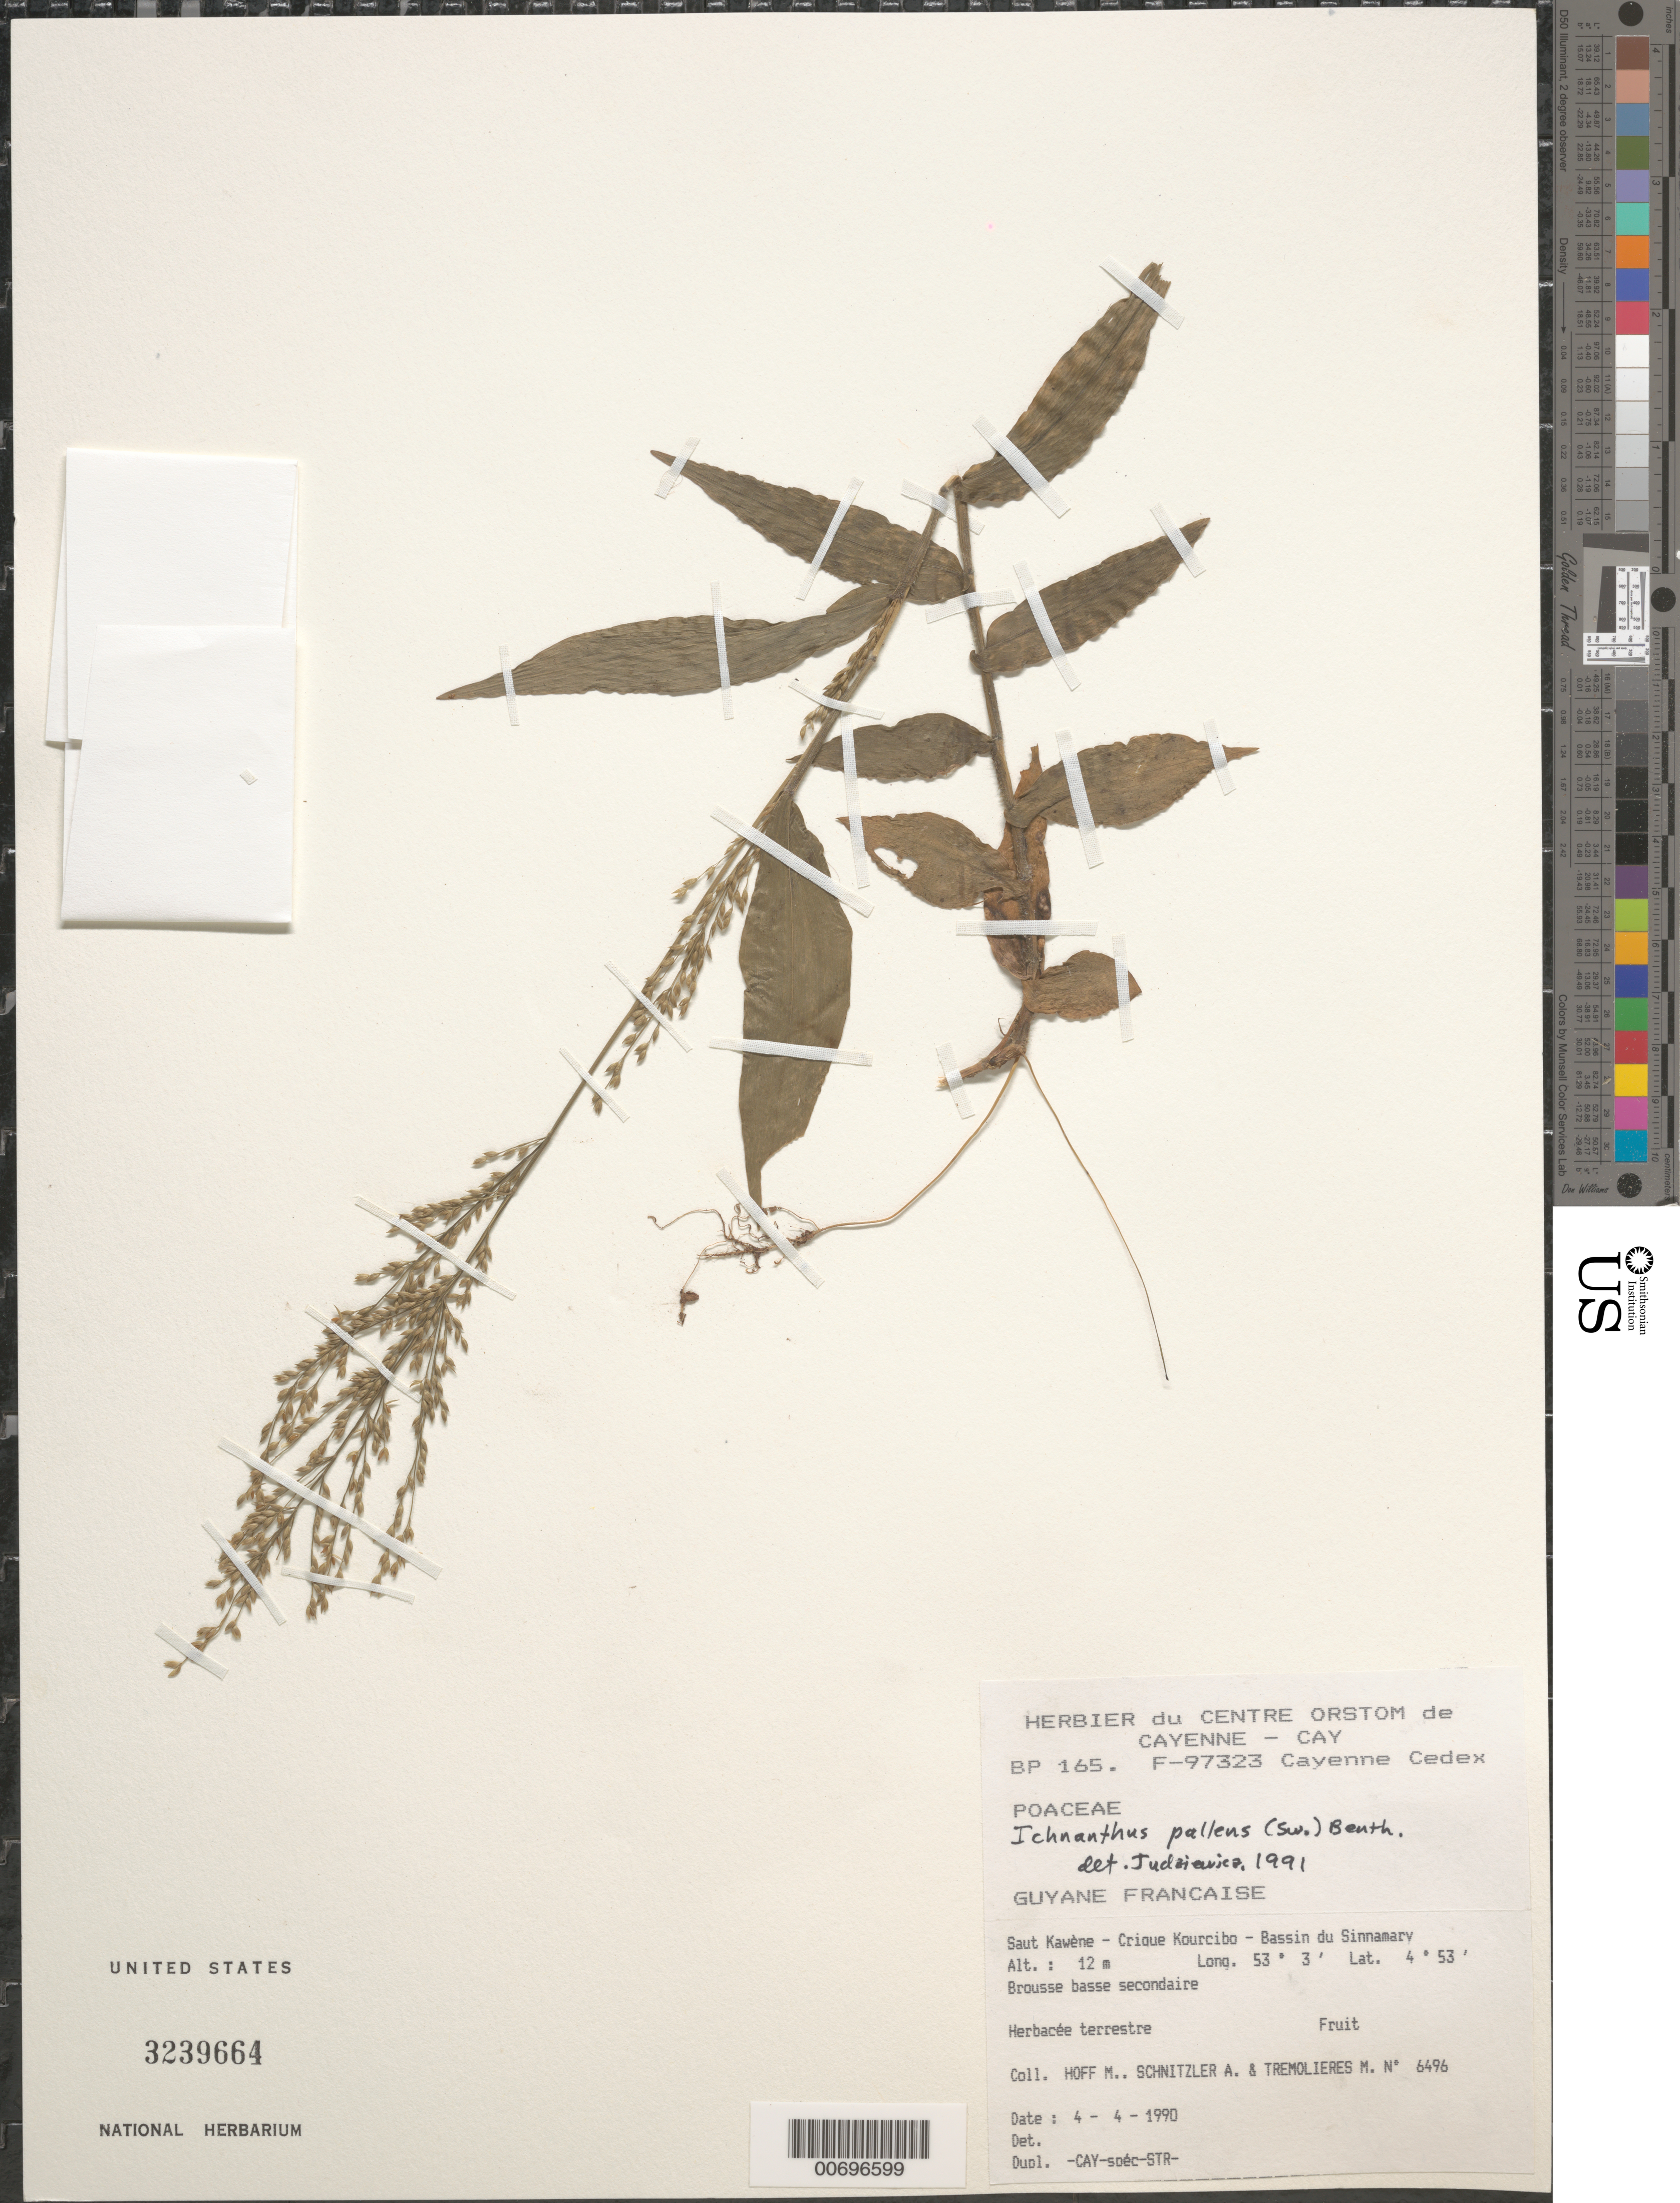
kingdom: Plantae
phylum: Tracheophyta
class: Liliopsida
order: Poales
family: Poaceae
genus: Ichnanthus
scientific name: Ichnanthus pallens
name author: (Sw.) Munro ex Benth.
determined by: Judziewicz, E. J.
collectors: M. Hoff, A. Schnitzler & M. Tremolieres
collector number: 6496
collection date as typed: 4-Apr-90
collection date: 1990-04-04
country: French Guiana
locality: Saut Kawène, Crique Kourcibo, Bassin du Sinnamary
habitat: Secondary low bush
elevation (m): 12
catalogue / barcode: US 3239664